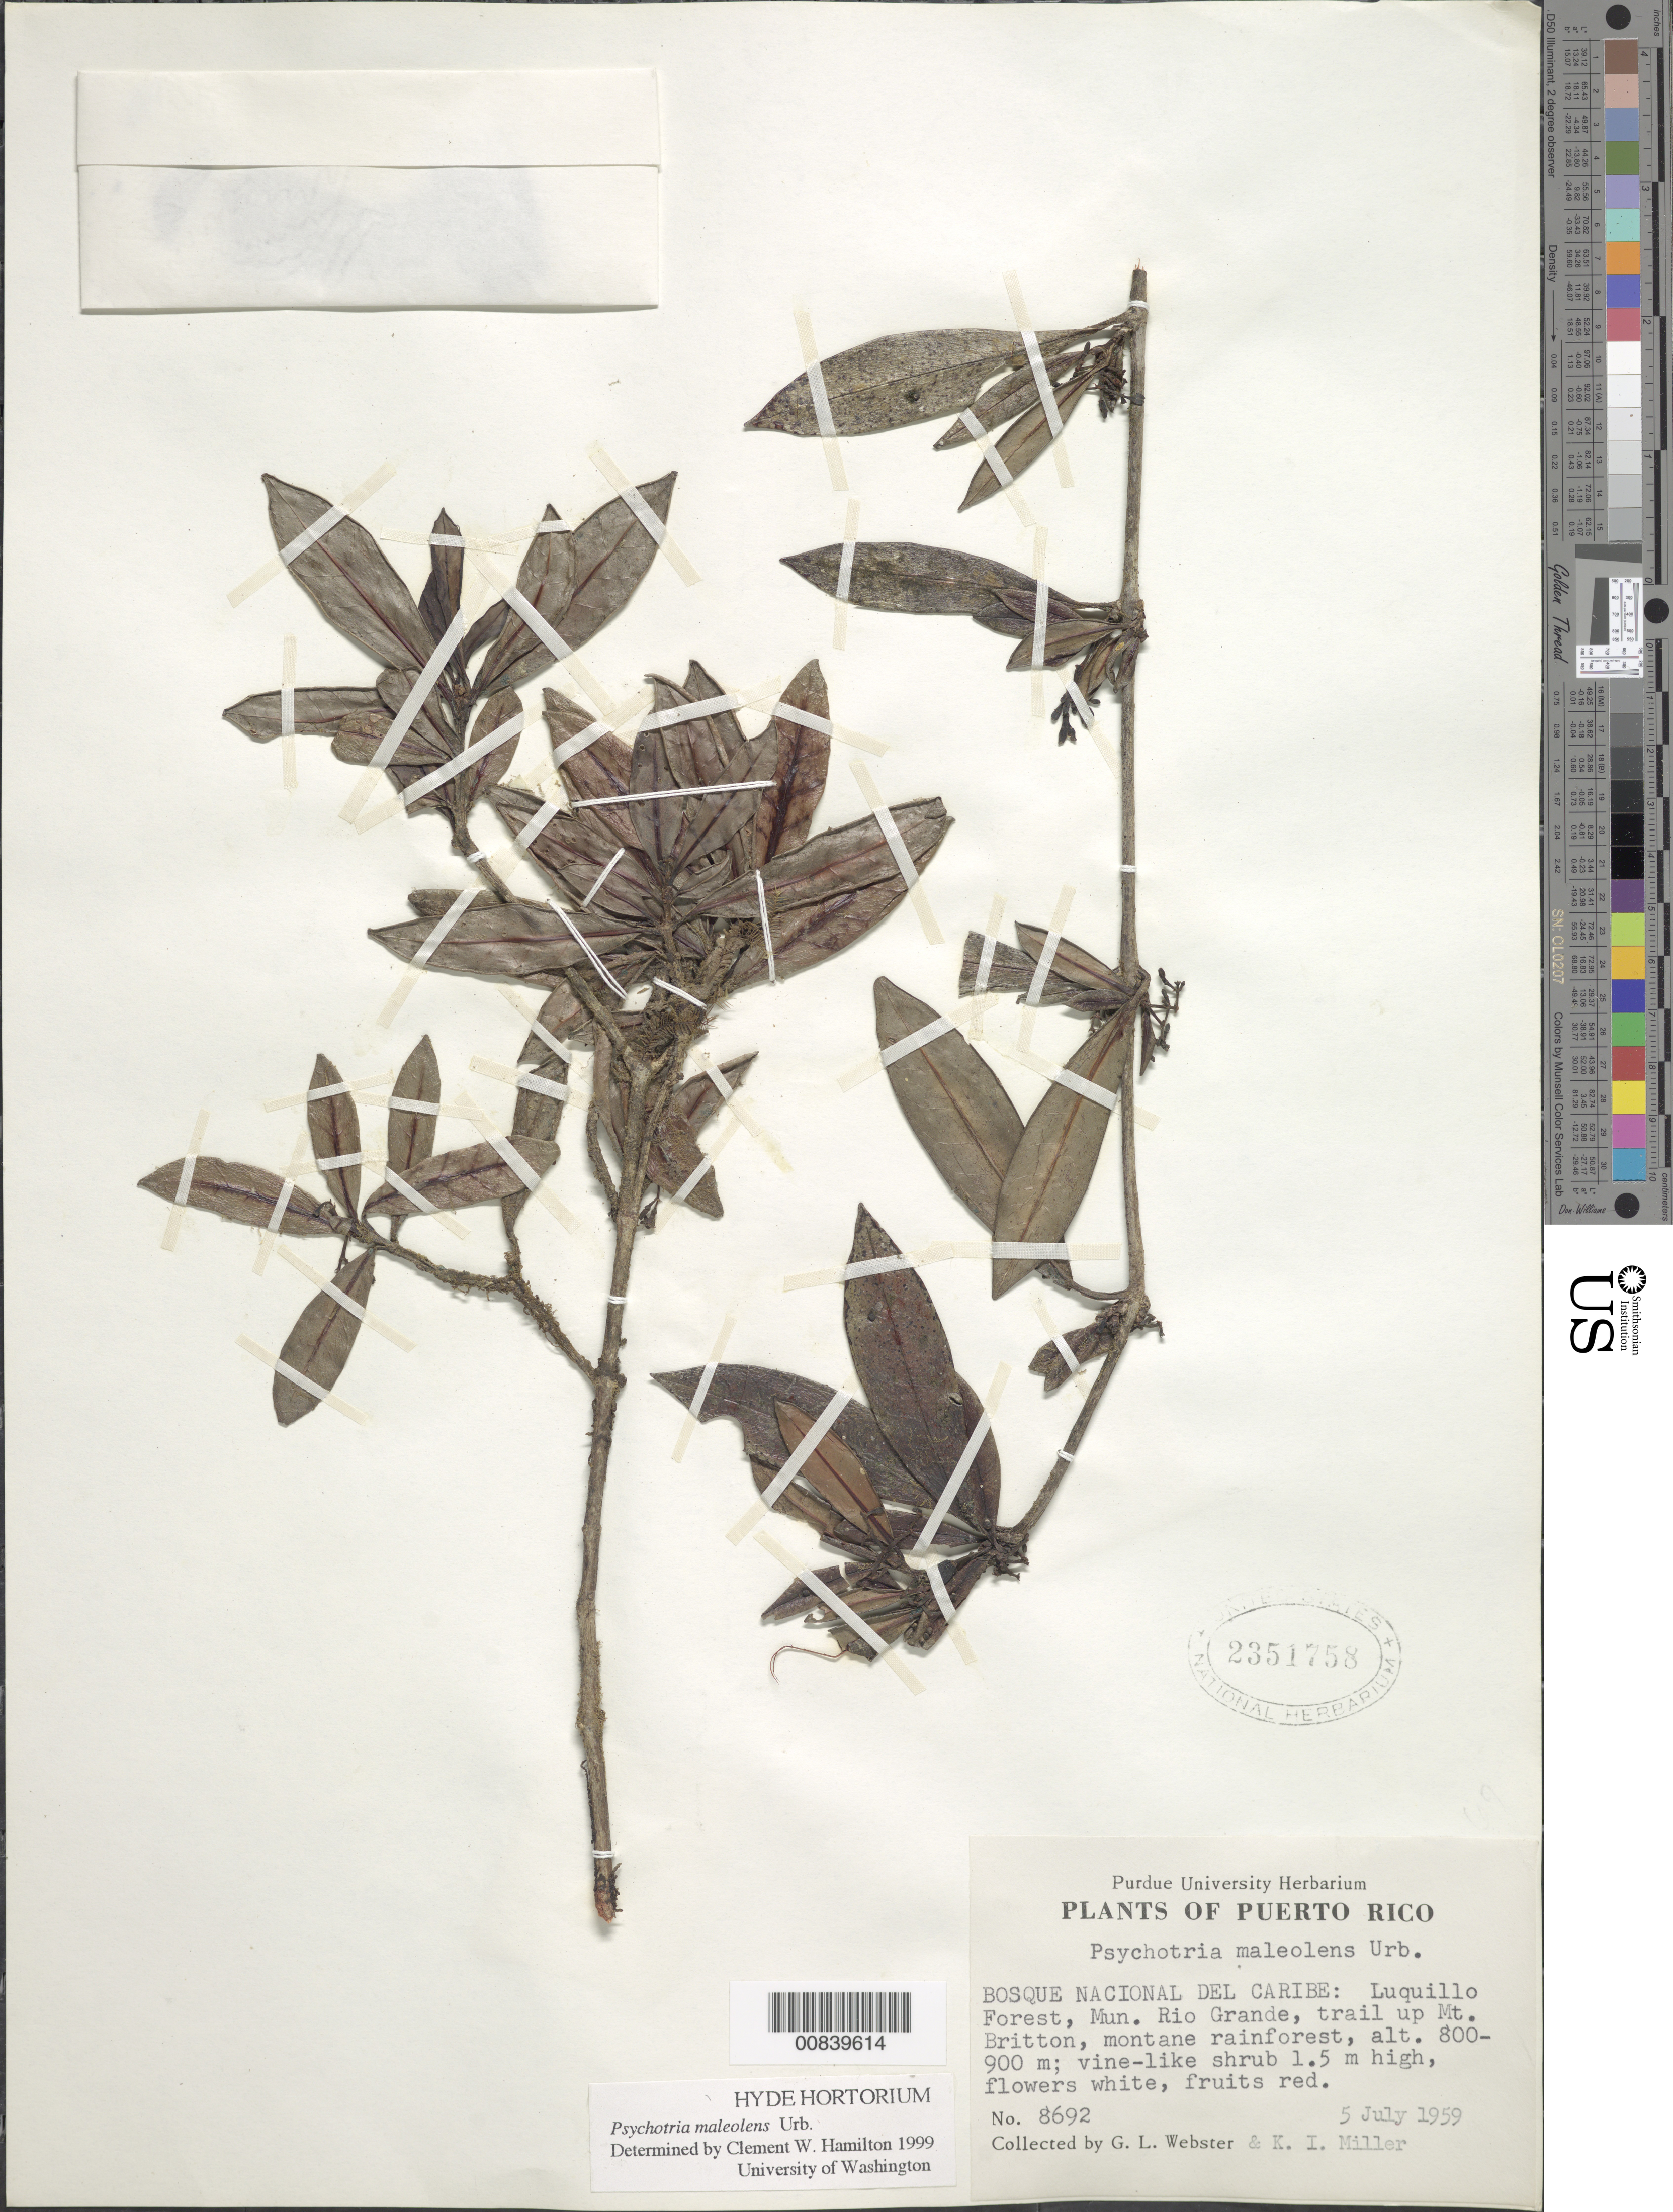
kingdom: Plantae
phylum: Tracheophyta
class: Magnoliopsida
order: Gentianales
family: Rubiaceae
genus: Psychotria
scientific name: Psychotria maleolens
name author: Urb.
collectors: G. L. Webster & K. I. Miller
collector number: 8692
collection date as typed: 05 Jul 1959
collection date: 1959-07-05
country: Puerto Rico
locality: Bosque Nacional del Caribe: Luquillo Forest, Mun. Rio Grande, trail up to Mt. Britton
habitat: Montane rainfoest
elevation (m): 800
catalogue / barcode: US 2351758